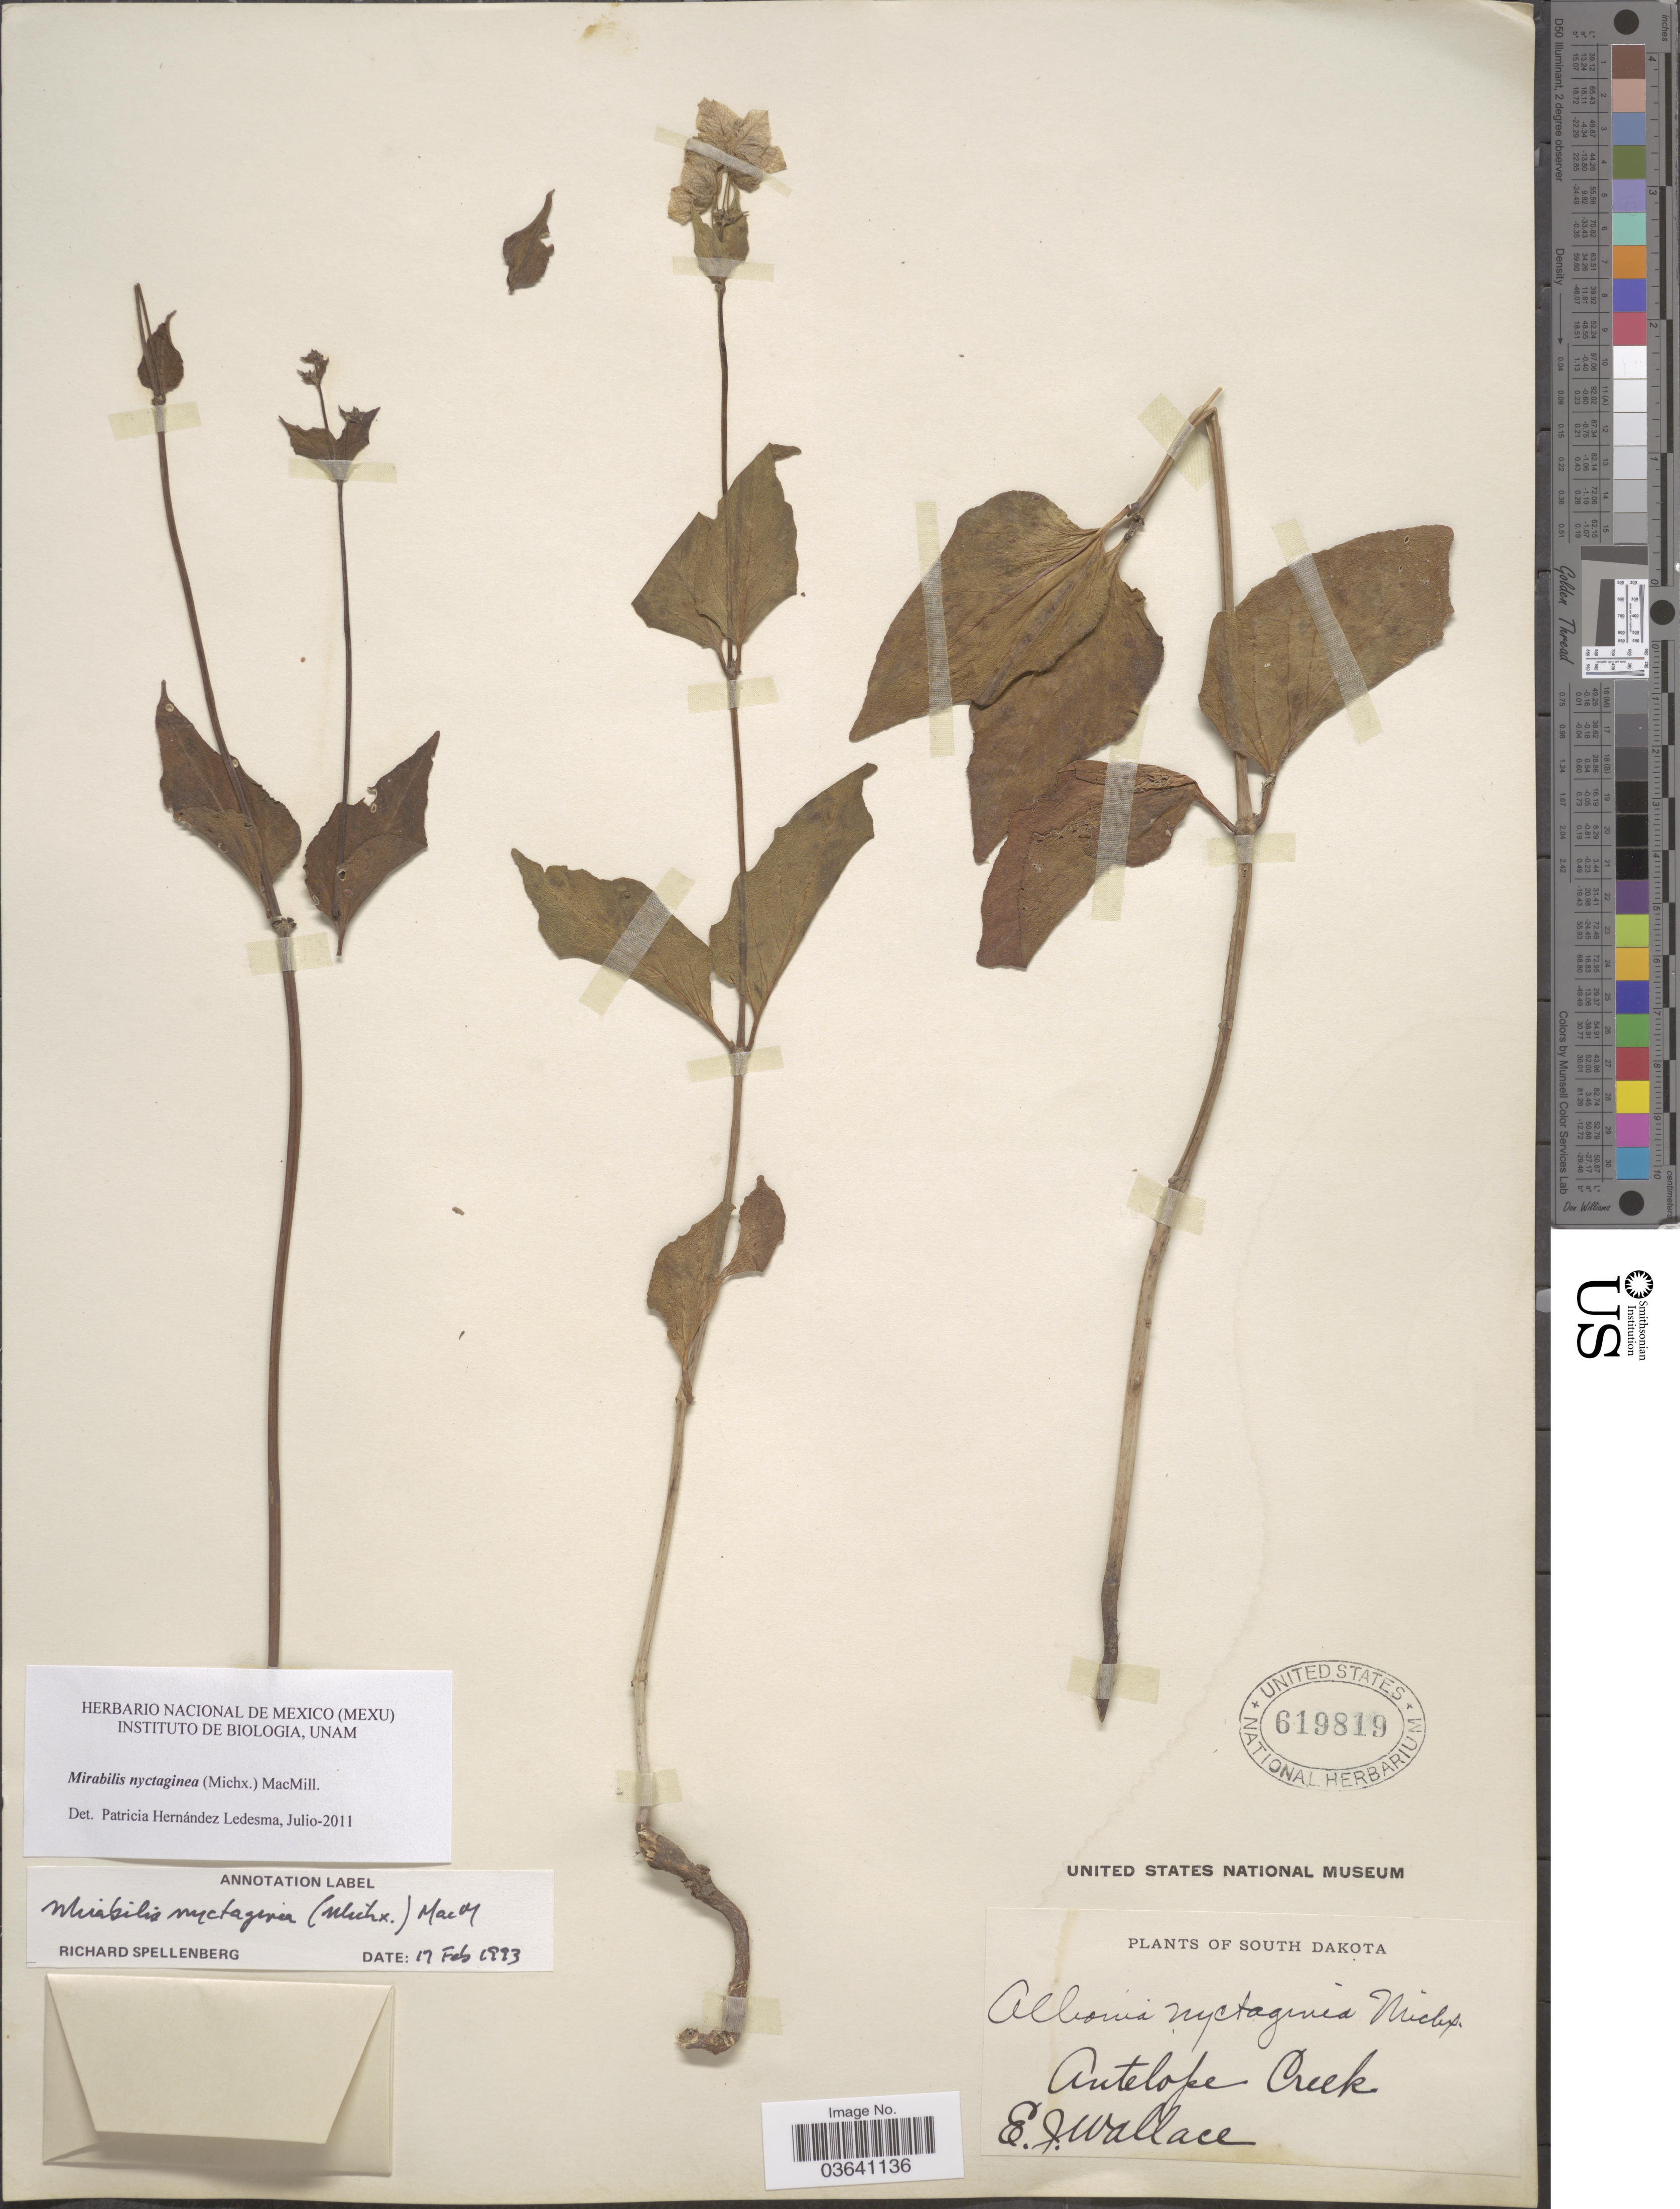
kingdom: Plantae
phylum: Tracheophyta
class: Magnoliopsida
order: Caryophyllales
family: Nyctaginaceae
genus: Mirabilis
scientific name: Mirabilis nyctaginea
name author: (Michx.) MacMill.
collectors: E. J. Wallace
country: United States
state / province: South Dakota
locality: Antelope Creek.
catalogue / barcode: US 619819